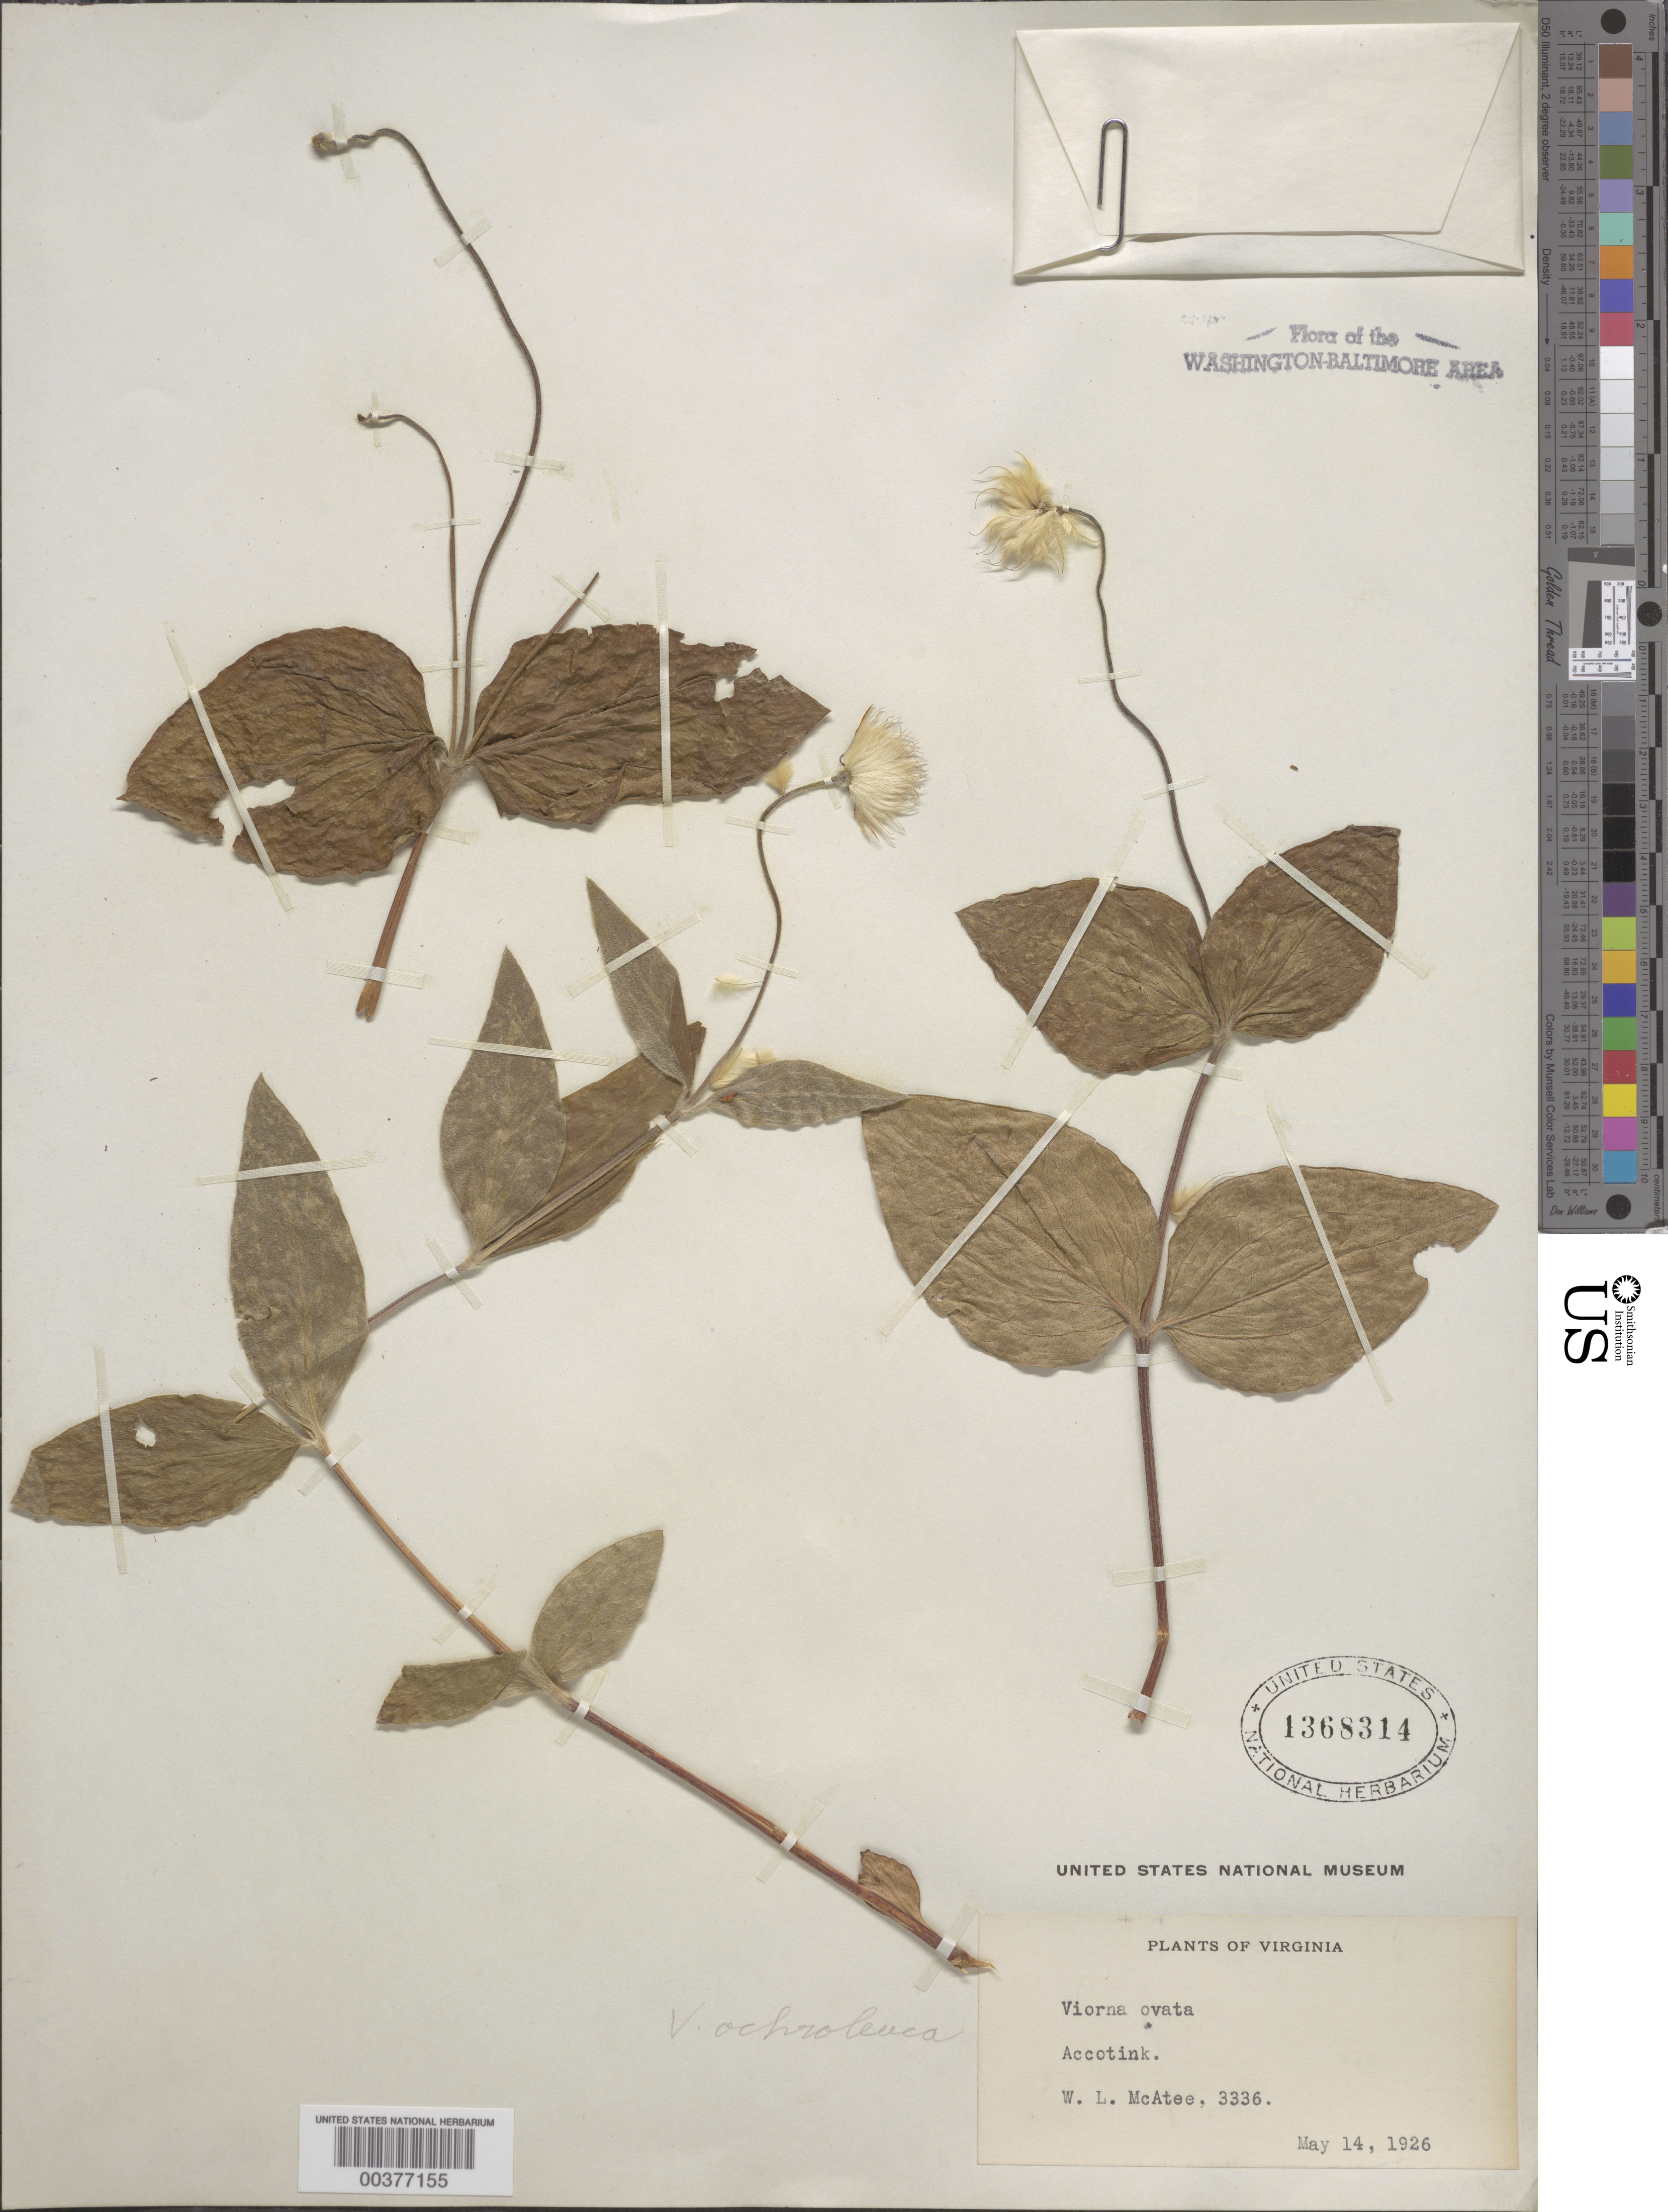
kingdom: Plantae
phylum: Tracheophyta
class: Magnoliopsida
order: Ranunculales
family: Ranunculaceae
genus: Clematis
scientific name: Clematis ochroleuca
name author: Aiton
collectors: W. McAtee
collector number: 3336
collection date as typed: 14 May 1926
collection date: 1926-05-14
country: United States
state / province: Virginia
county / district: Fairfax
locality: Accotink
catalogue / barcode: US 1368314